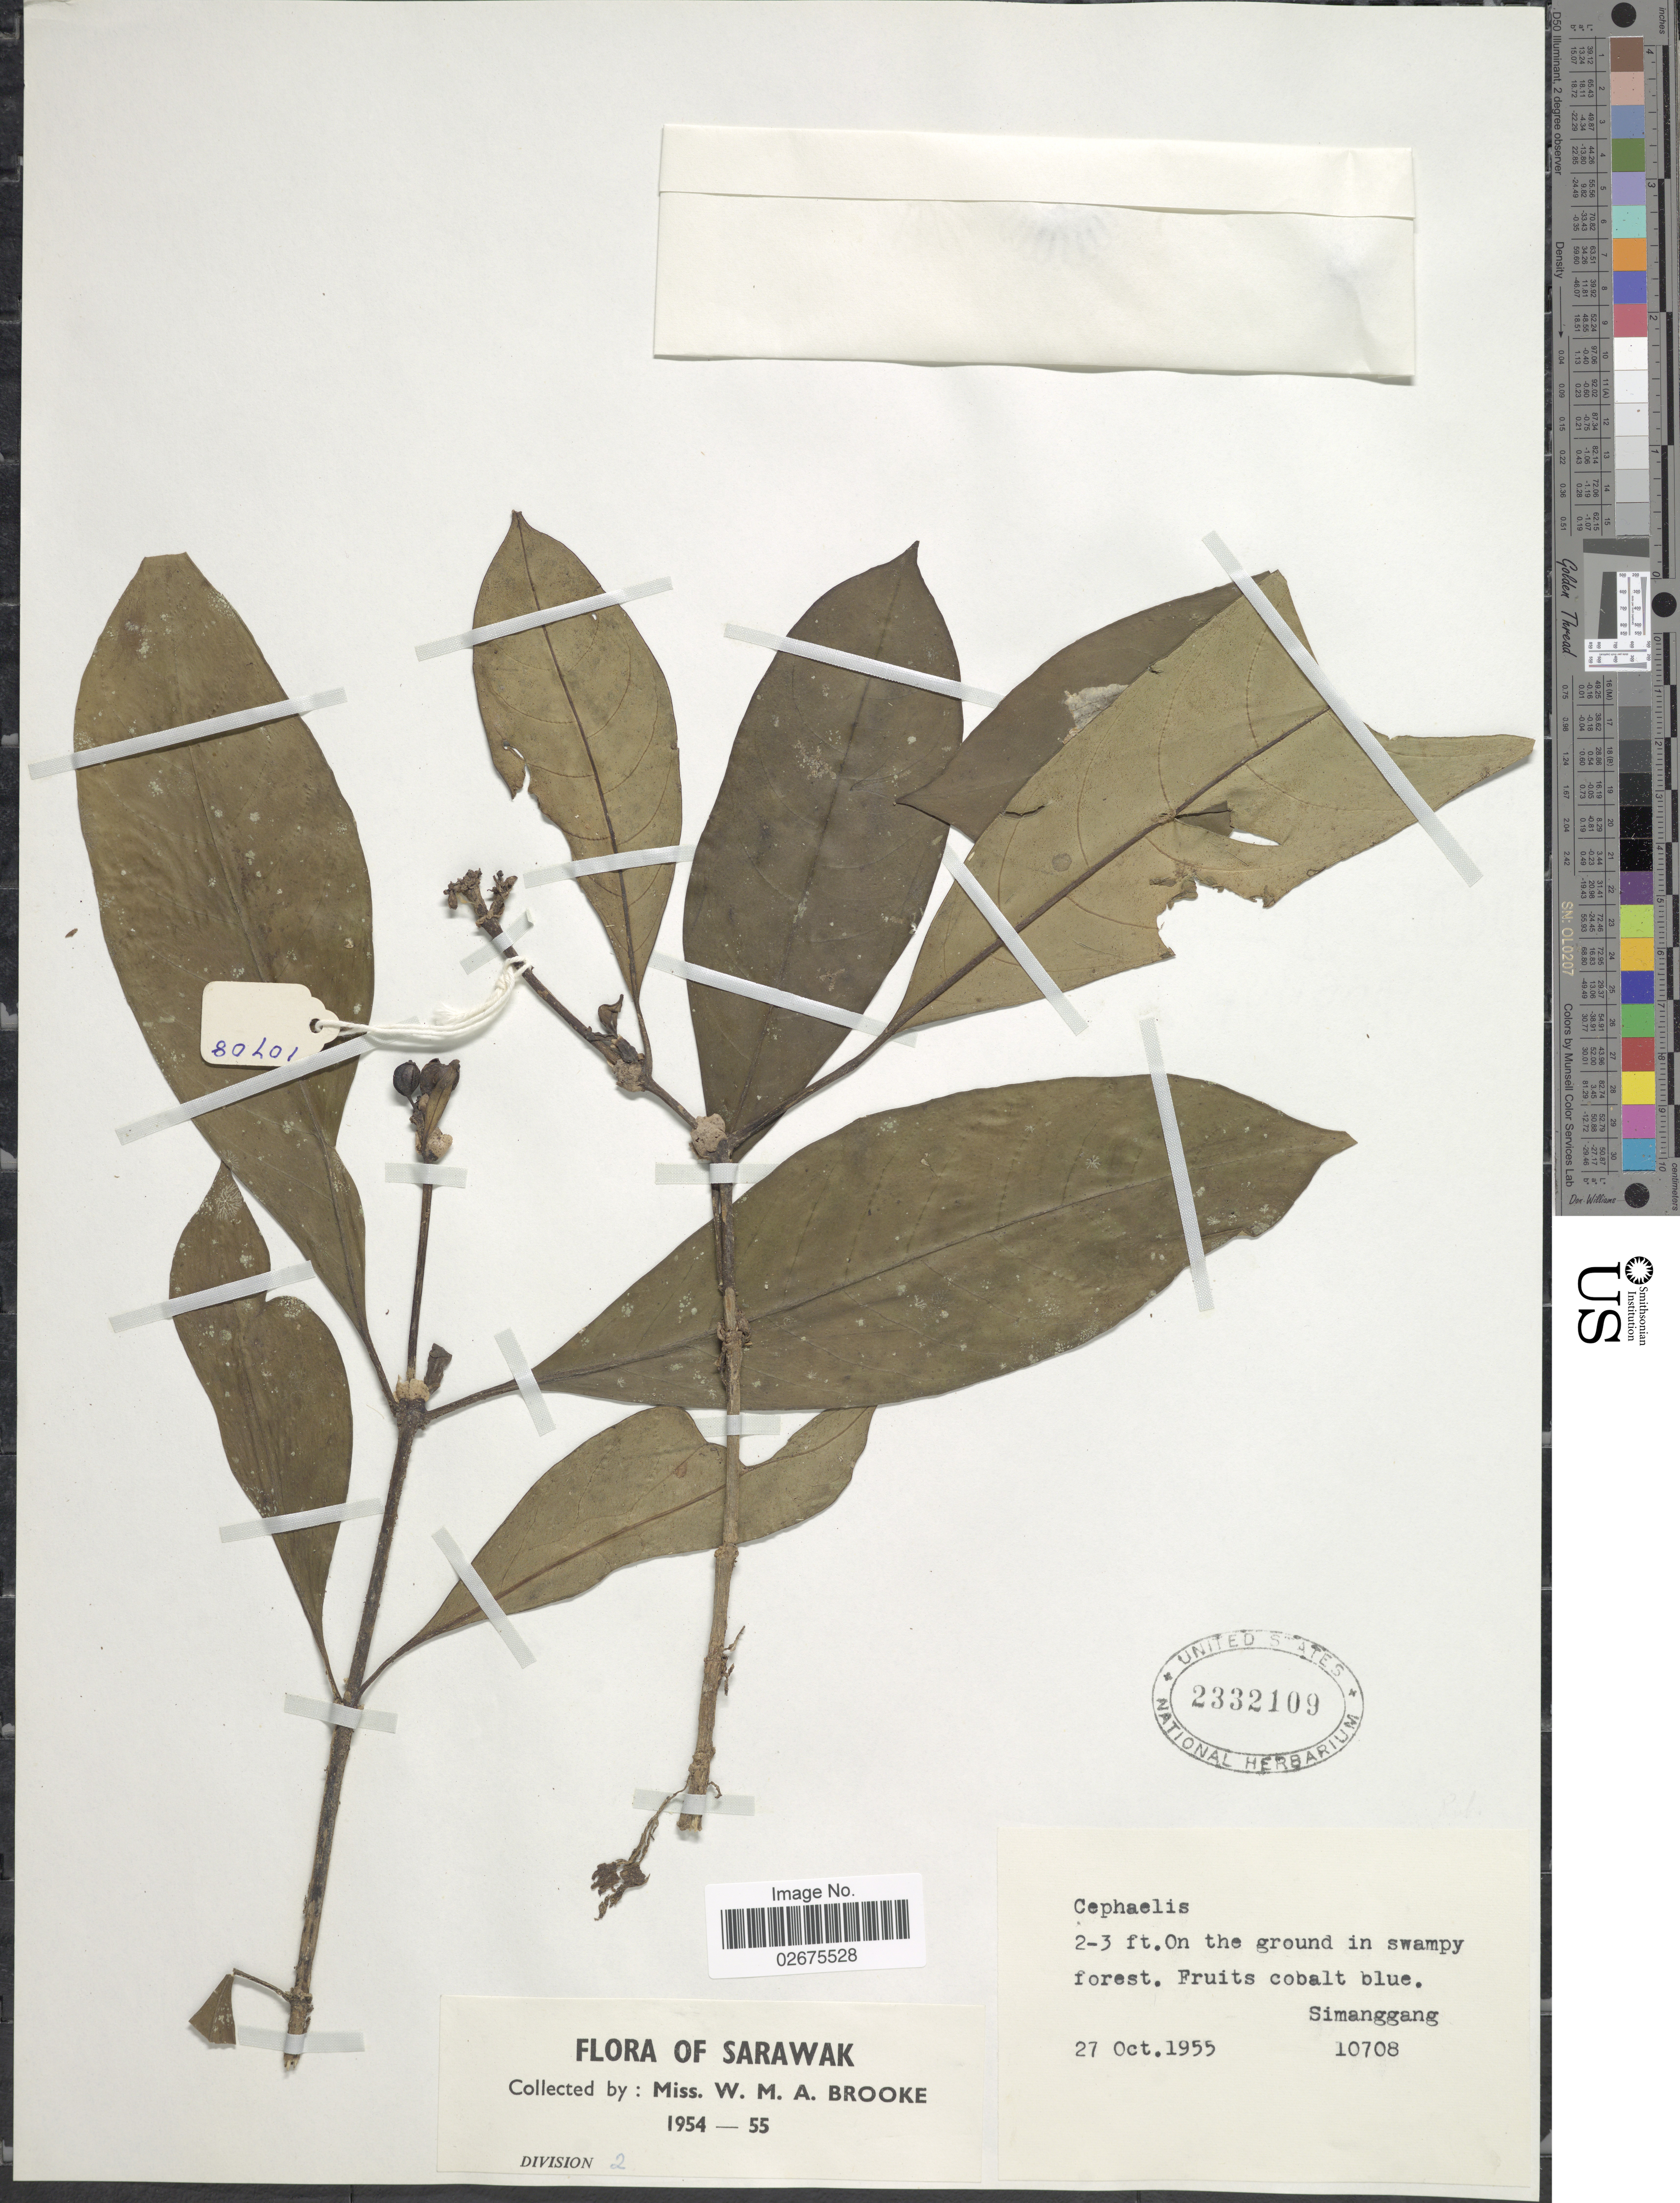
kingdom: Plantae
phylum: Tracheophyta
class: Magnoliopsida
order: Gentianales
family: Rubiaceae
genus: Cephaelis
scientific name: Cephaelis sp.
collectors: W. Brooke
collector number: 10708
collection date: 1955-10-27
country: Malaysia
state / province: Sarawak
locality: Simanggang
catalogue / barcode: US 2232109